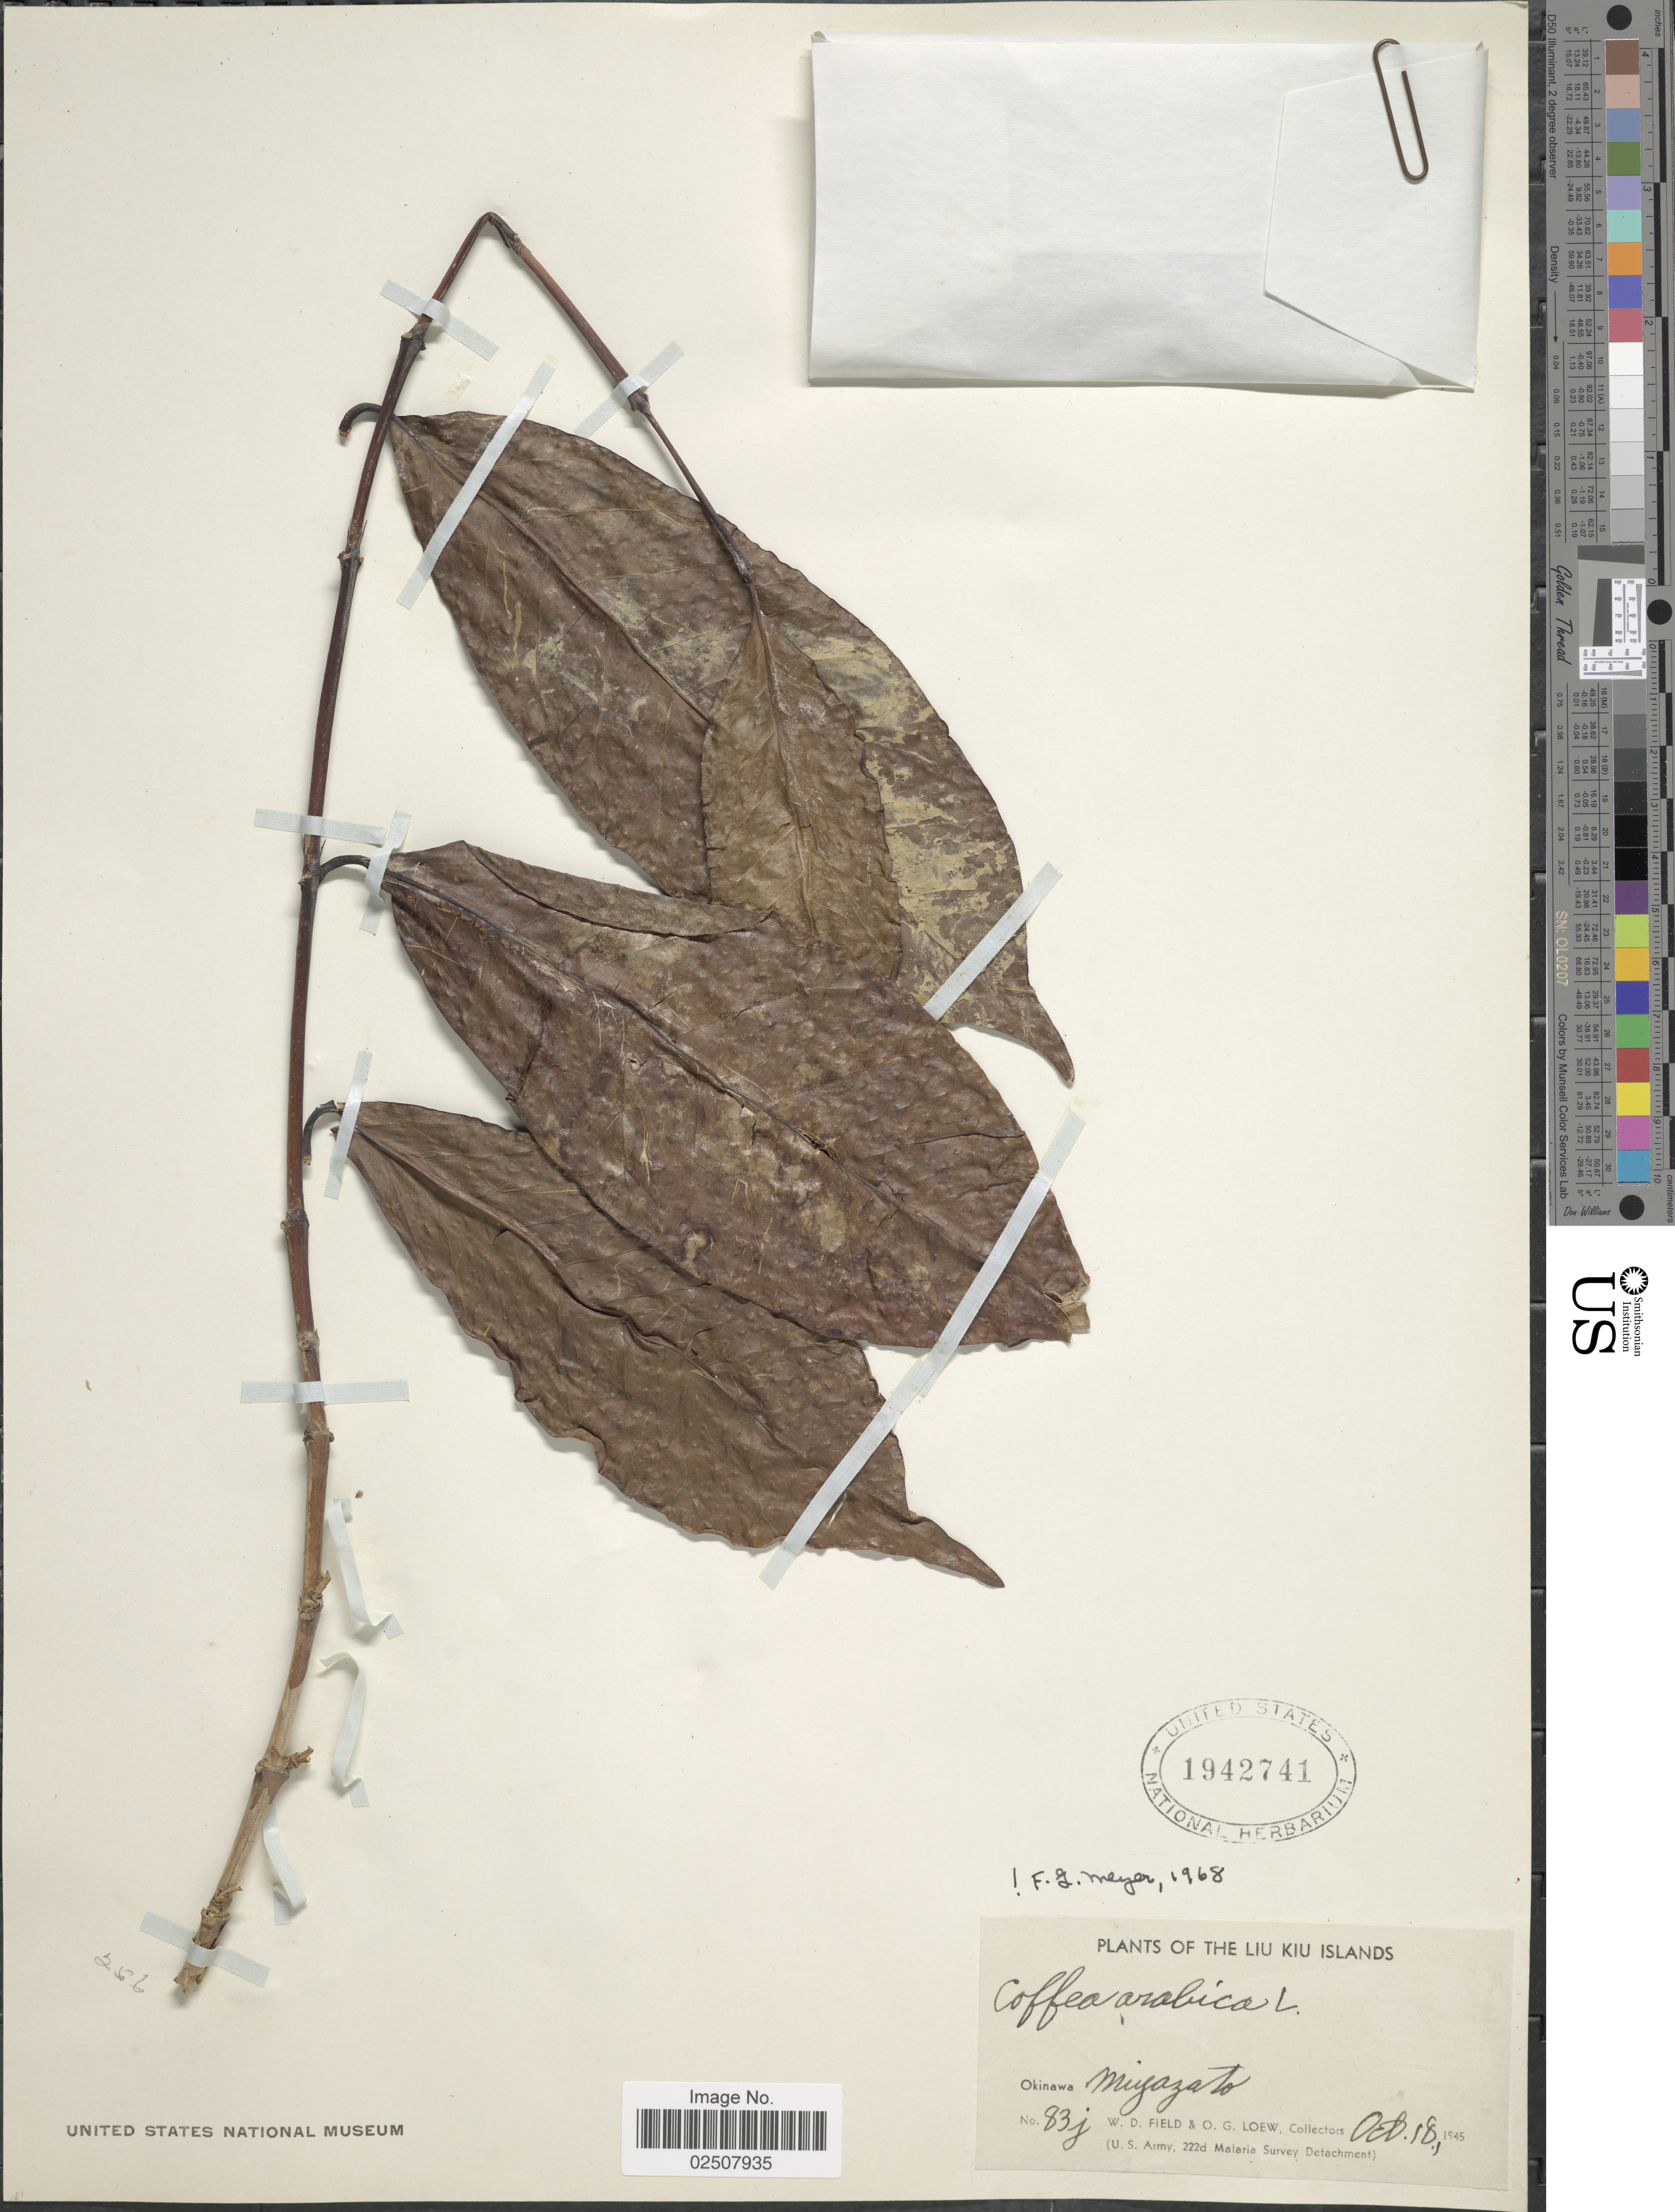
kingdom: Plantae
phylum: Tracheophyta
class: Magnoliopsida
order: Gentianales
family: Rubiaceae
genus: Coffea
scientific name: Coffea arabica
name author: L.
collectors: W. D. Field & O. G. Loew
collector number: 83j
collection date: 1945-10-18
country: Japan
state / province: Okinawa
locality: The Liu Kiu Islands, Miyazato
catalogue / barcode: US 1942741